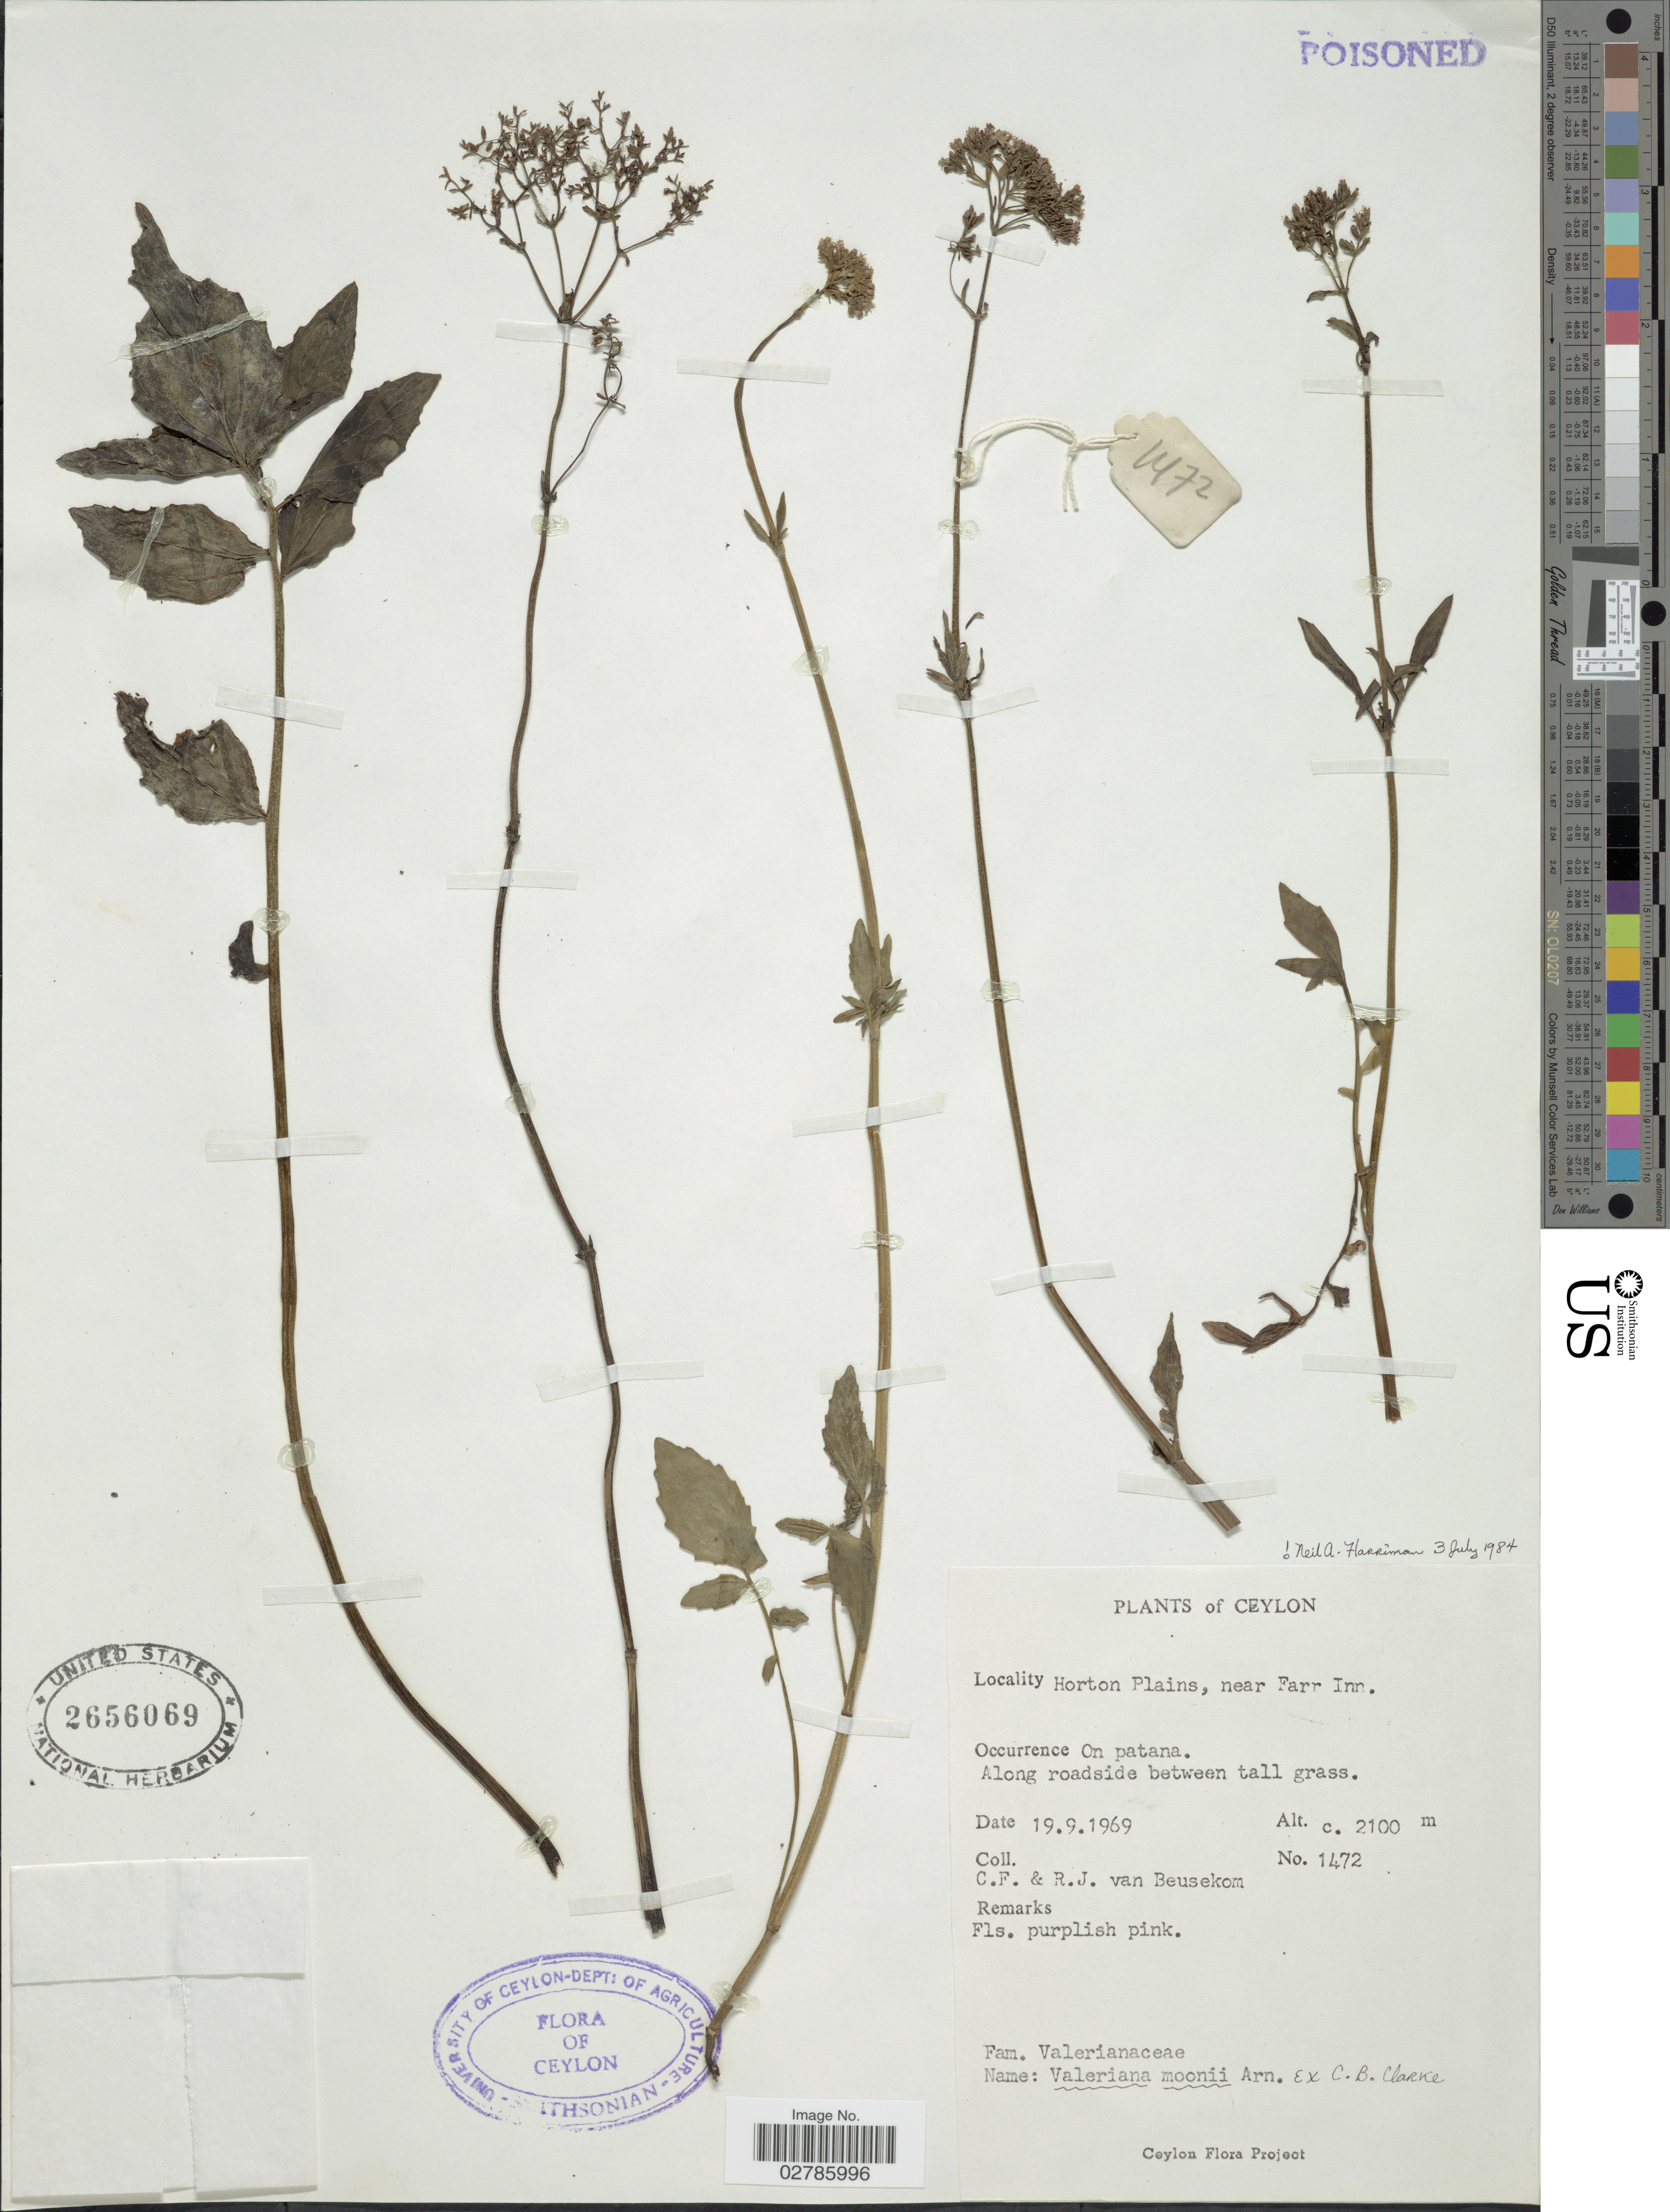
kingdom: Plantae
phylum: Tracheophyta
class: Magnoliopsida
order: Dipsacales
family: Caprifoliaceae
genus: Valeriana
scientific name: Valeriana moonii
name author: Arn.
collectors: C. F. Beusekom & R. Van Beusekom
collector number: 1472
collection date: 1969-09-19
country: Sri Lanka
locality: Ceylon. Horton Plains, near Farr Inn.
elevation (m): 2100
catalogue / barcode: US 2656069